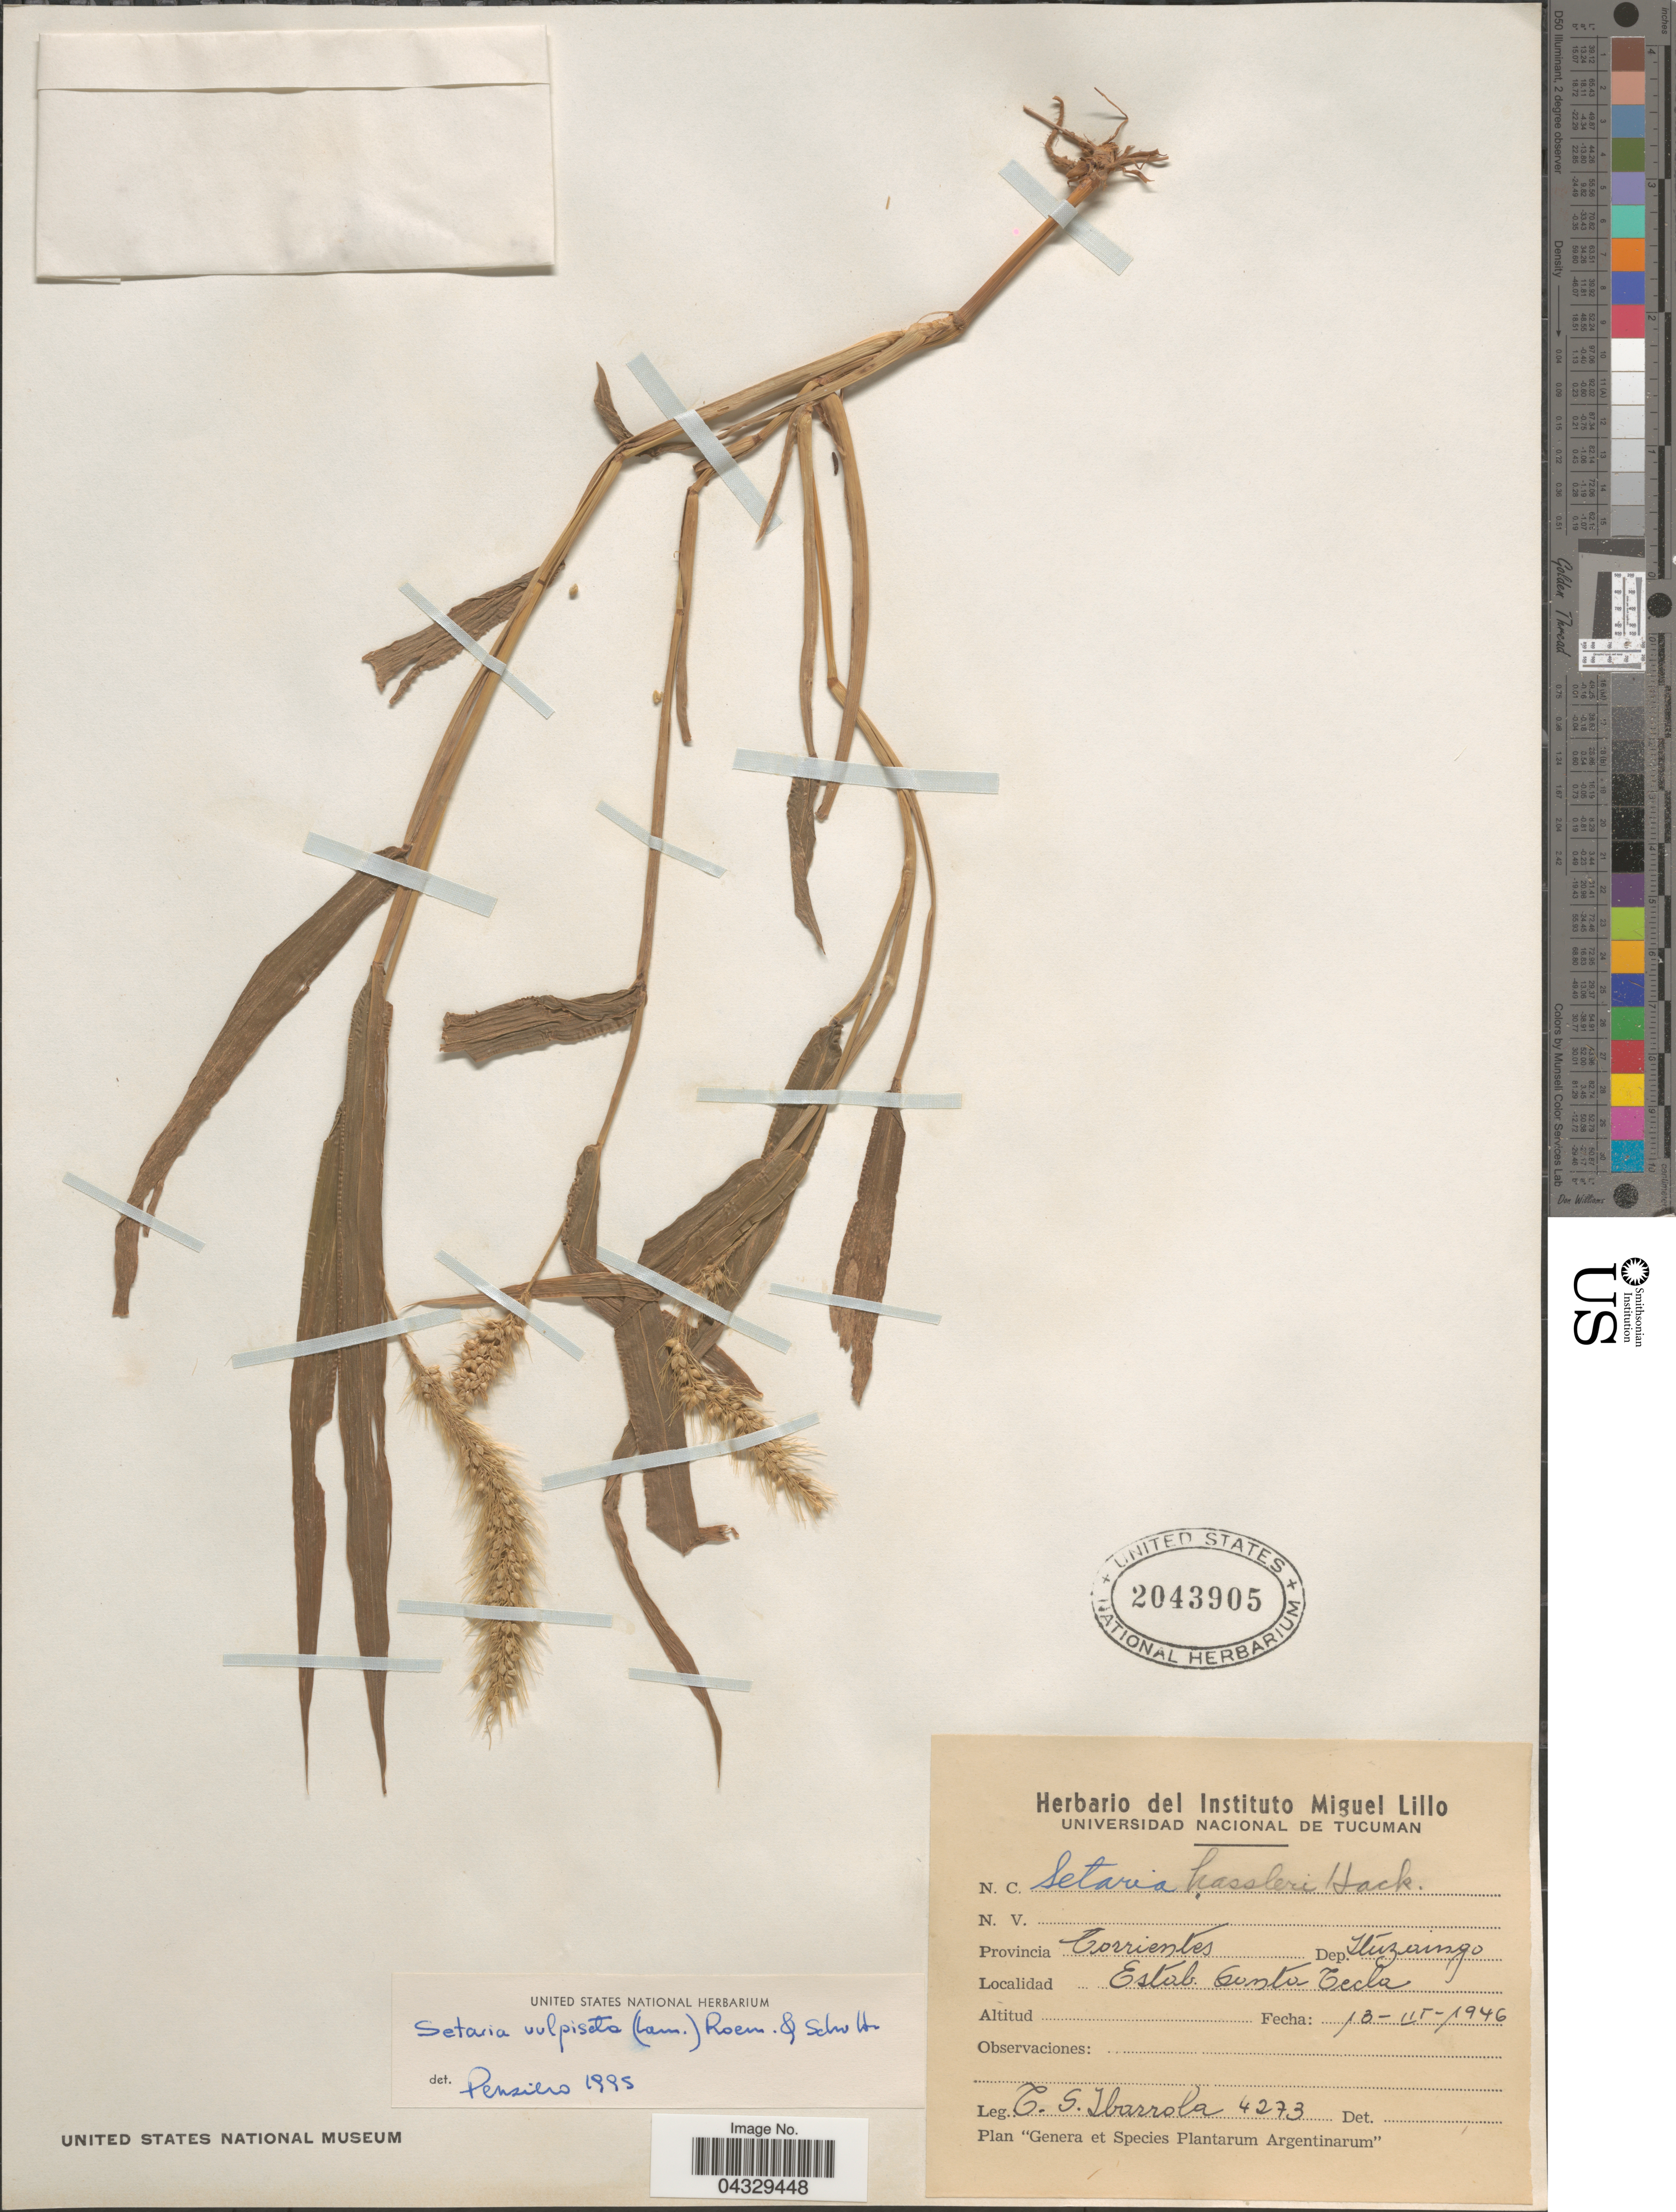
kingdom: Plantae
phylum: Tracheophyta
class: Liliopsida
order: Poales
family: Poaceae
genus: Setaria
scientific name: Setaria vulpiseta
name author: (Lam.) Roem. & Schult.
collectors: T. Ibarrola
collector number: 4273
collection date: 1946-03-13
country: Argentina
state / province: Corrientes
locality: Dep. Ituzaingo. Estab. Santa Tecla.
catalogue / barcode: US 2043905